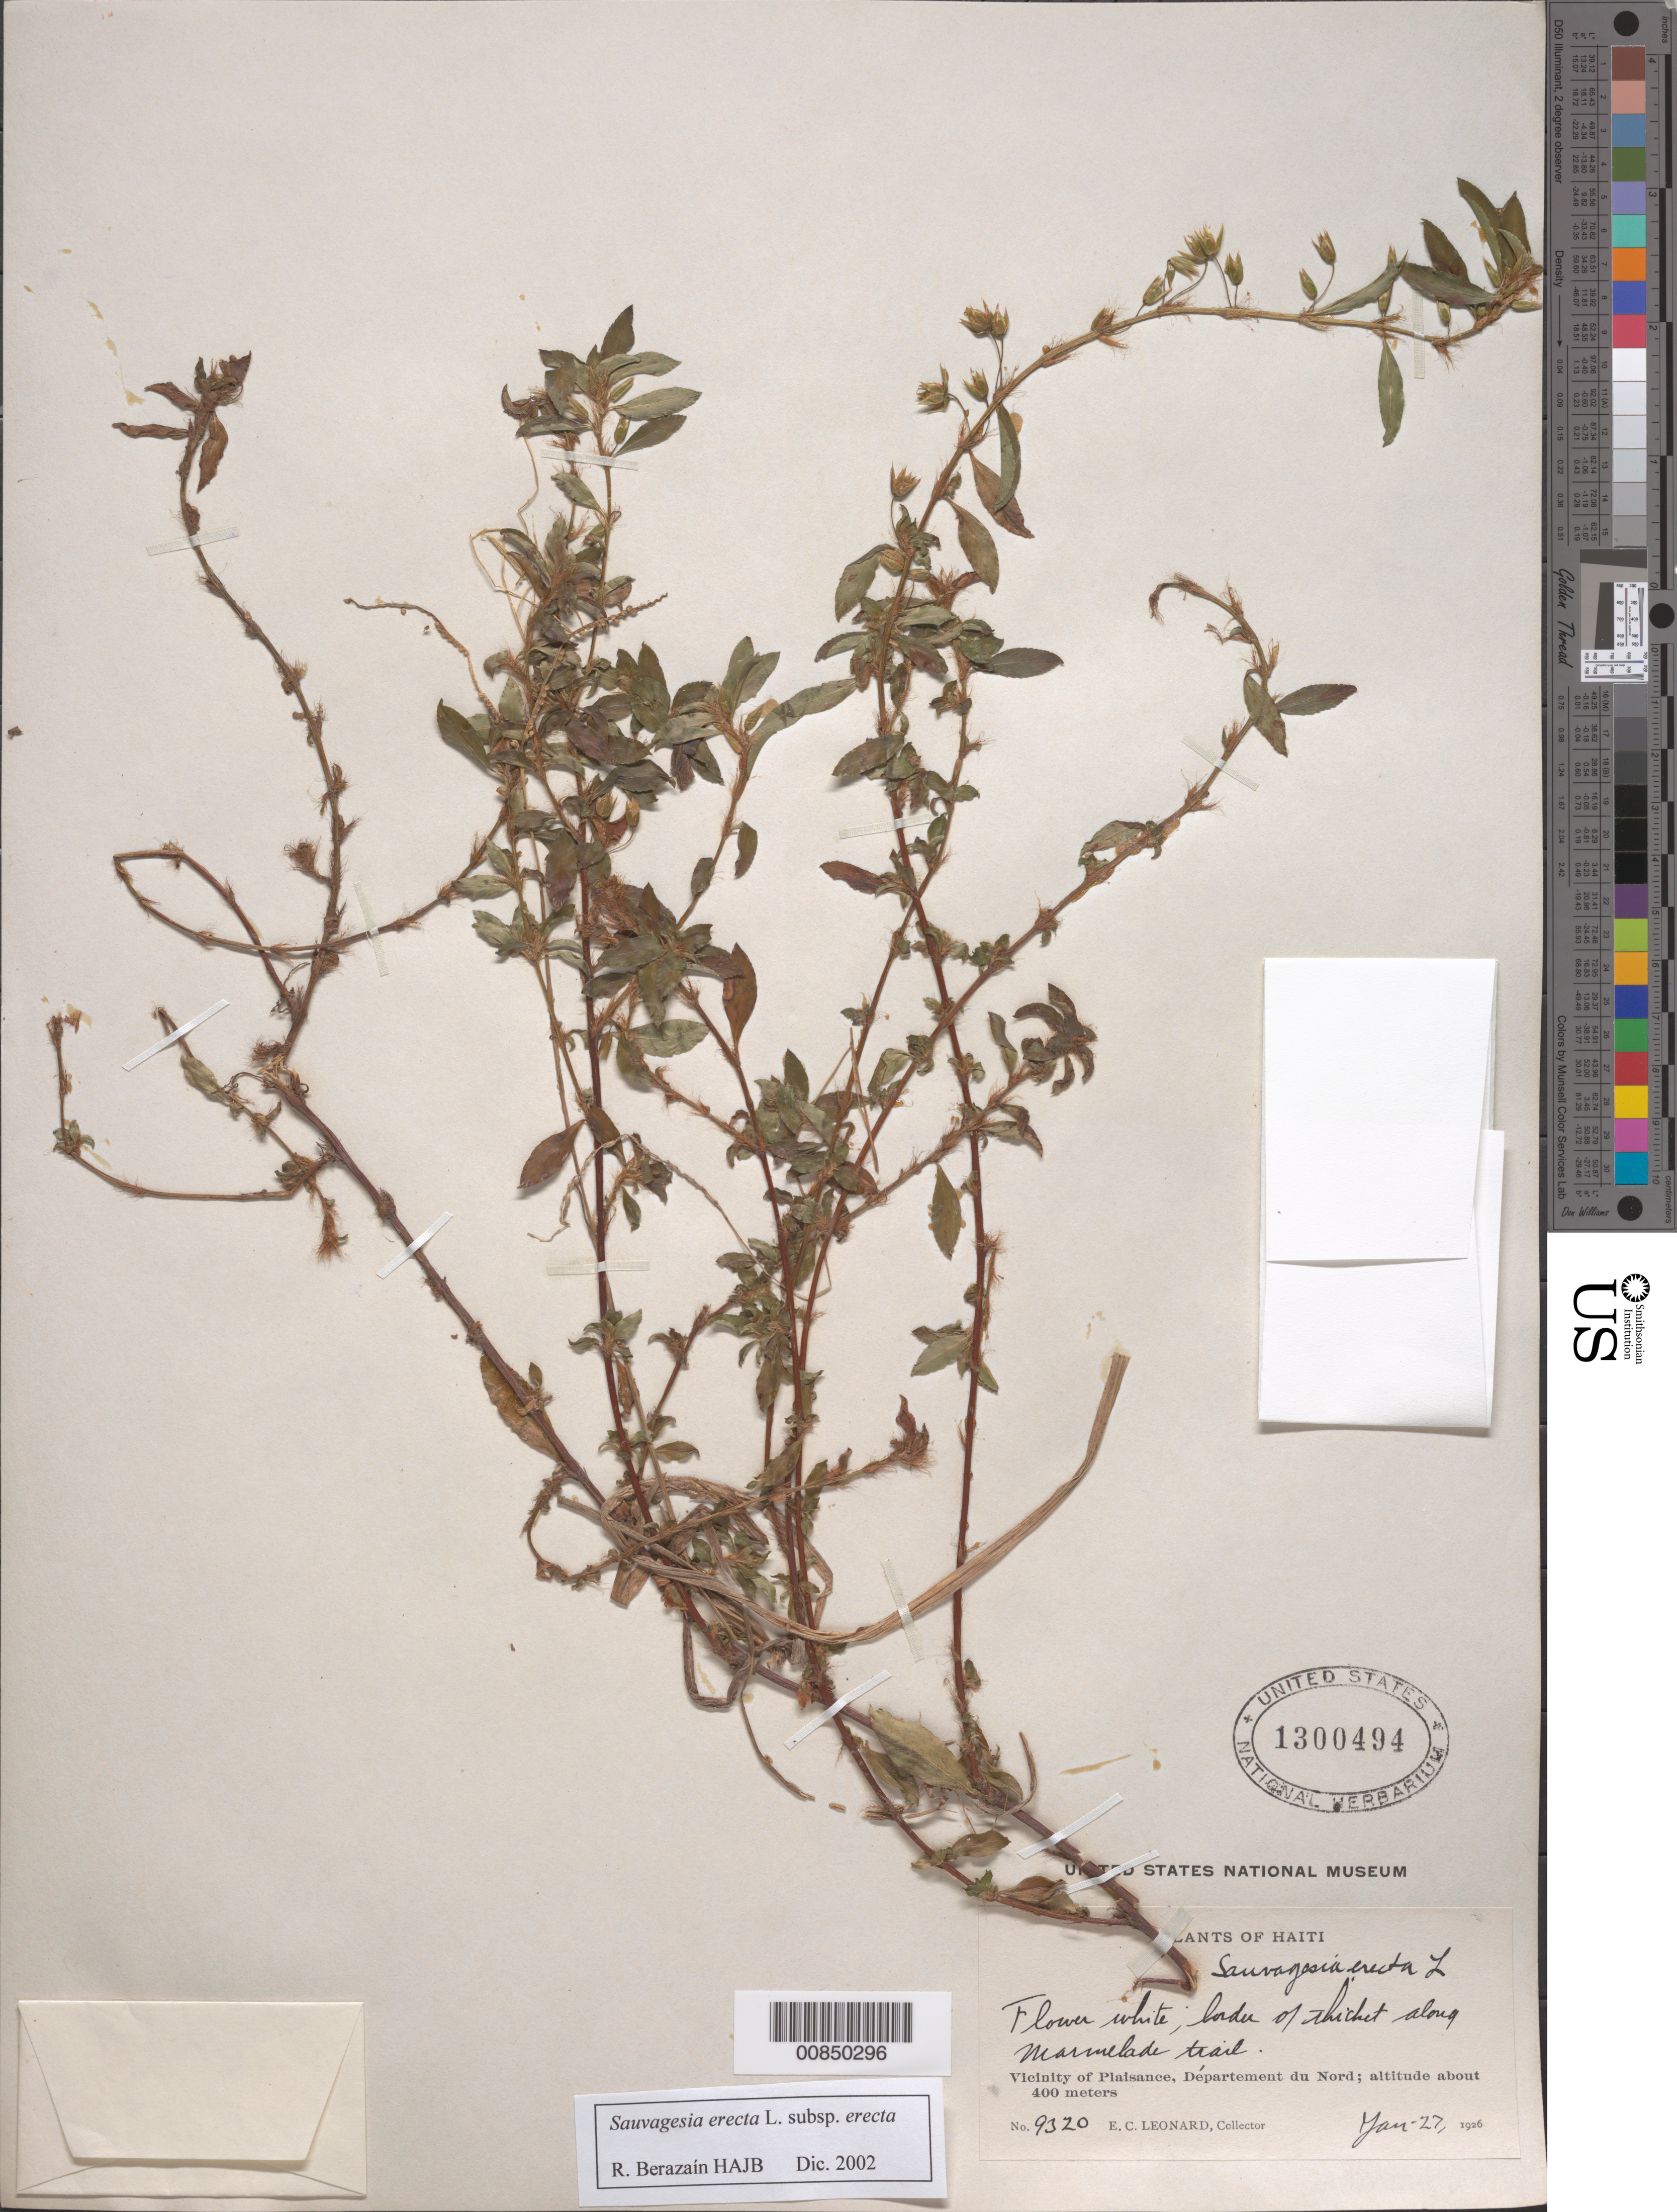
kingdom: Plantae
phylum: Tracheophyta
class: Magnoliopsida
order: Malpighiales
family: Ochnaceae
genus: Sauvagesia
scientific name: Sauvagesia erecta subsp. erecta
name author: L.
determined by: Berazaín, R.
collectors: E. C. Leonard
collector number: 9320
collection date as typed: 27 Jan 1926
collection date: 1926-01-27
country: Haiti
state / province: Nord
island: Hispaniola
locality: Vicinity of Plaisance, along Marmelade trail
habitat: Border of thicket along trail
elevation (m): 400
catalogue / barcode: US 1300494